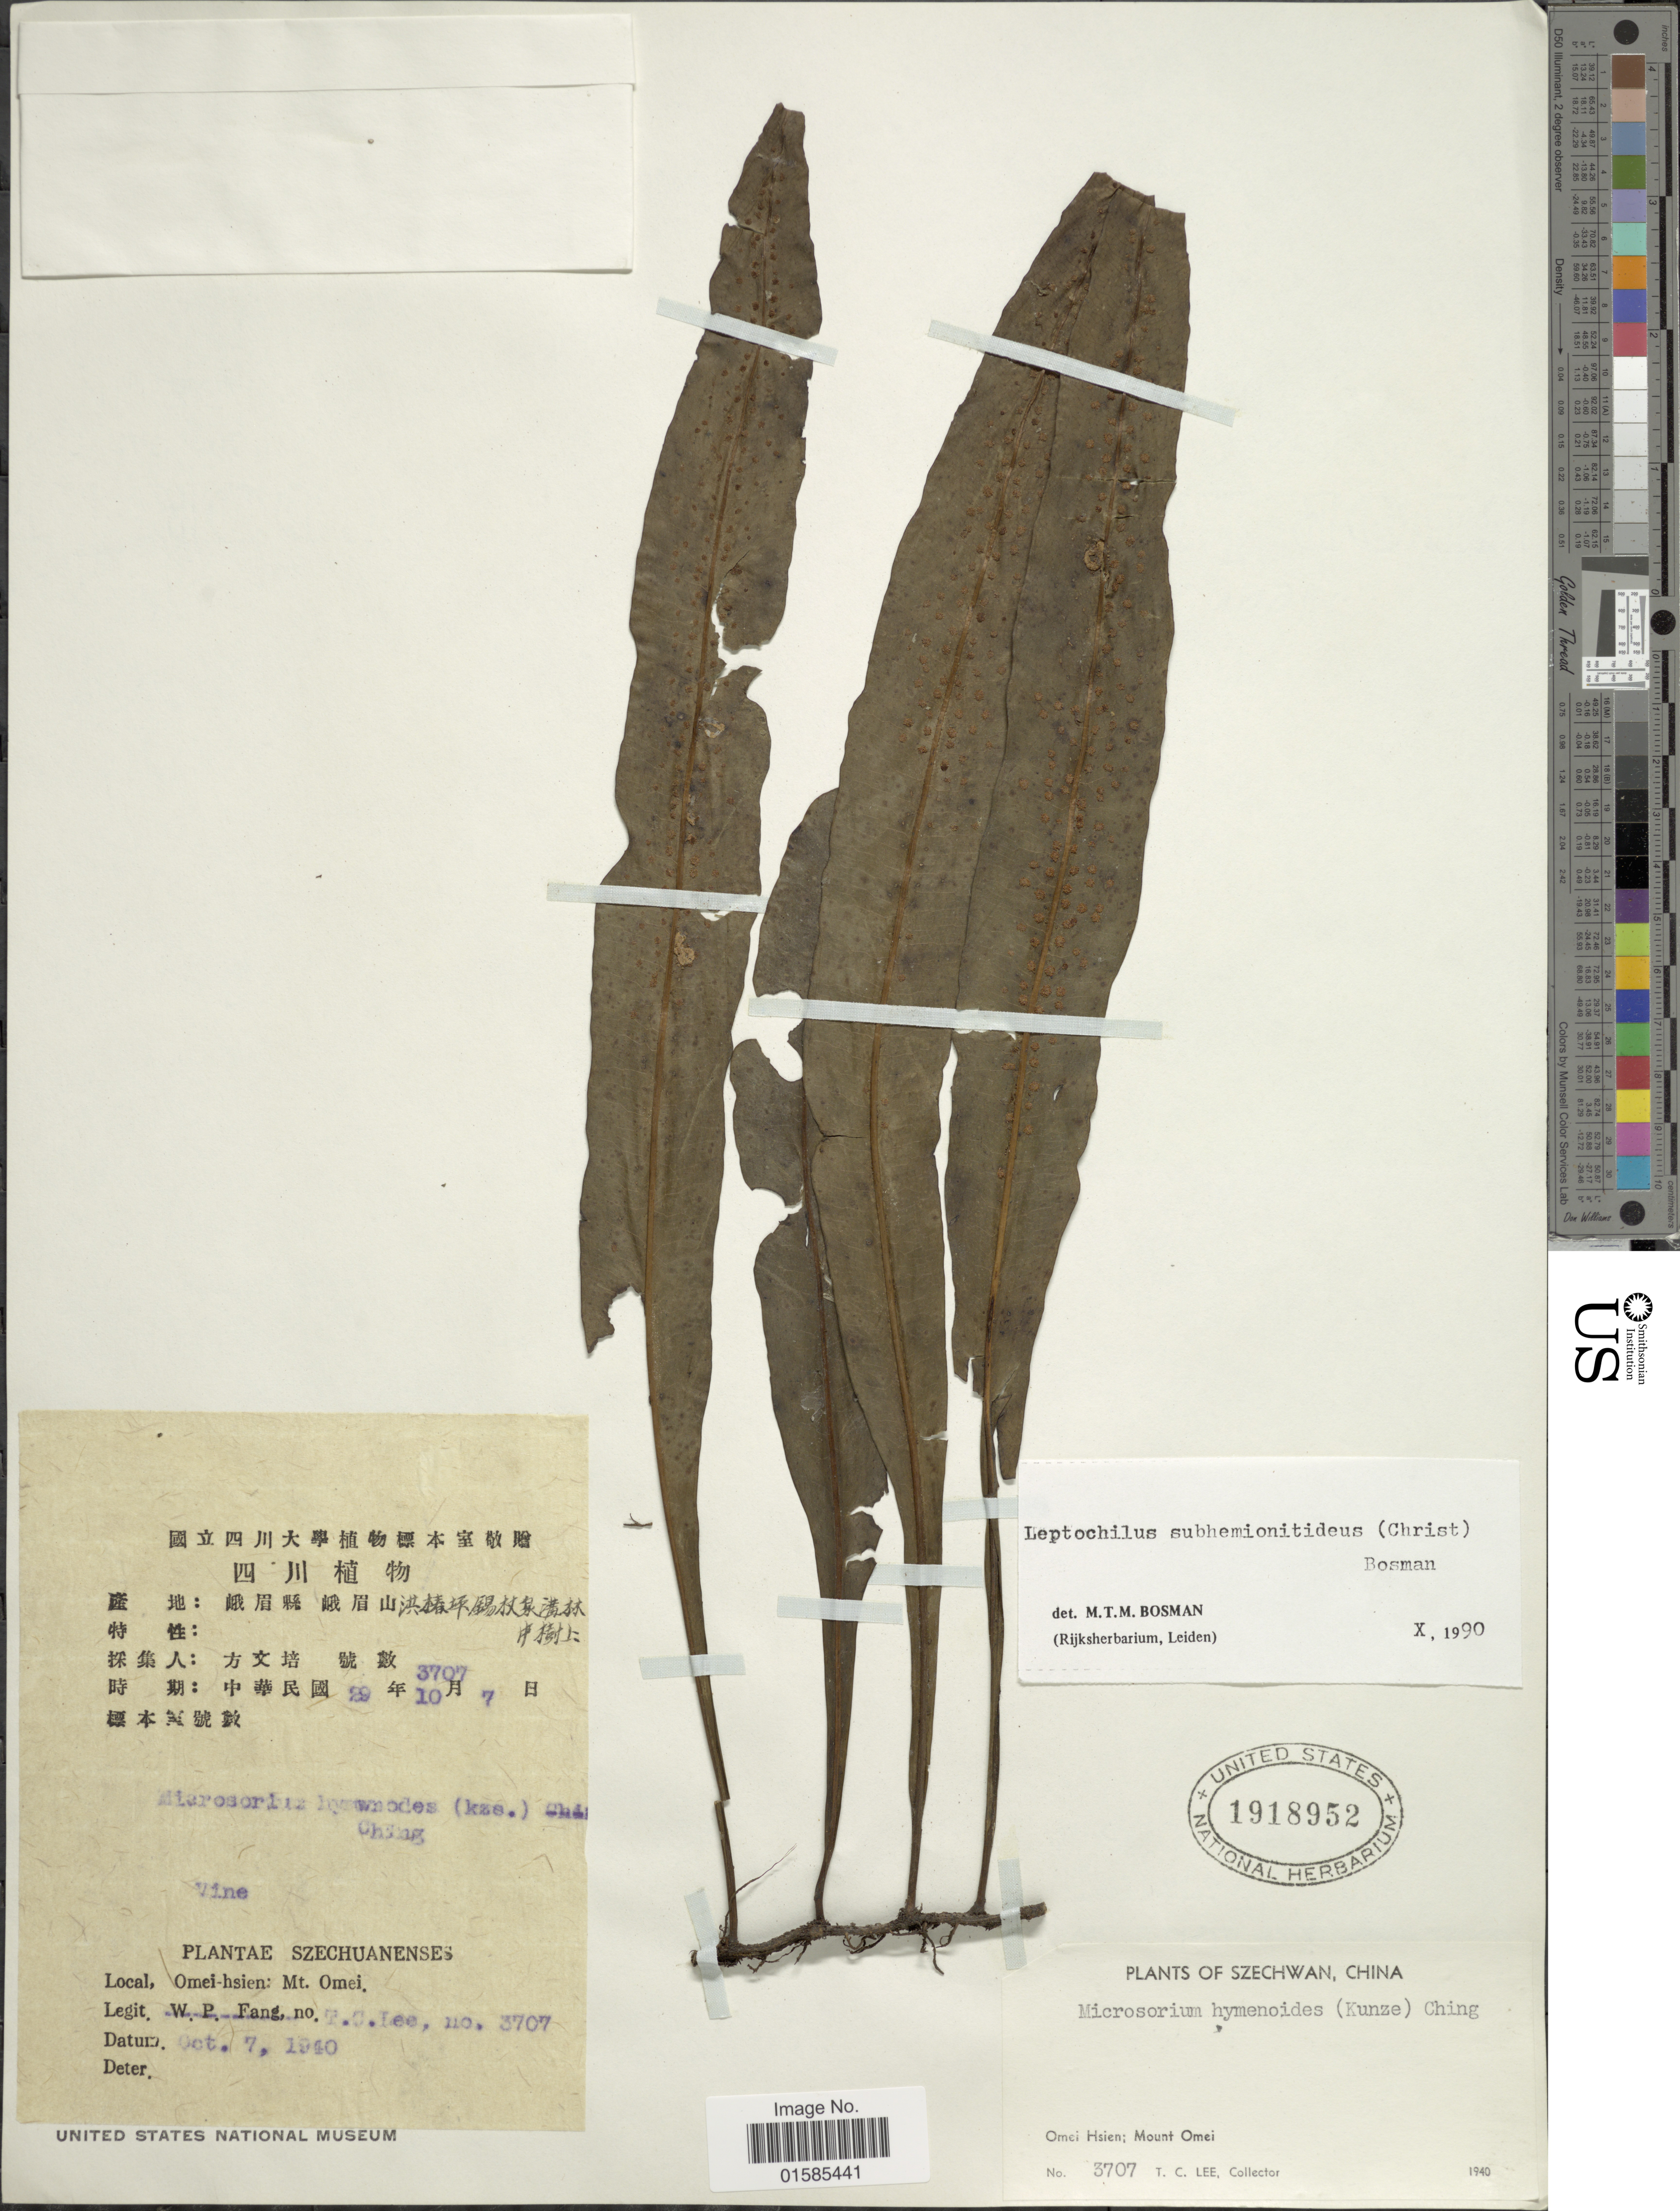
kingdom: Plantae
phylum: Tracheophyta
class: Polypodiopsida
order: Polypodiales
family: Polypodiaceae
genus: Leptochilus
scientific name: Leptochilus subhemionitideus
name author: (Christ) Bosman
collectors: T. Lee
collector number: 3707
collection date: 1940-10-07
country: China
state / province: Sichuan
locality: Szechwan, China, Omei Hsien; mount Omei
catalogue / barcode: US 1918952